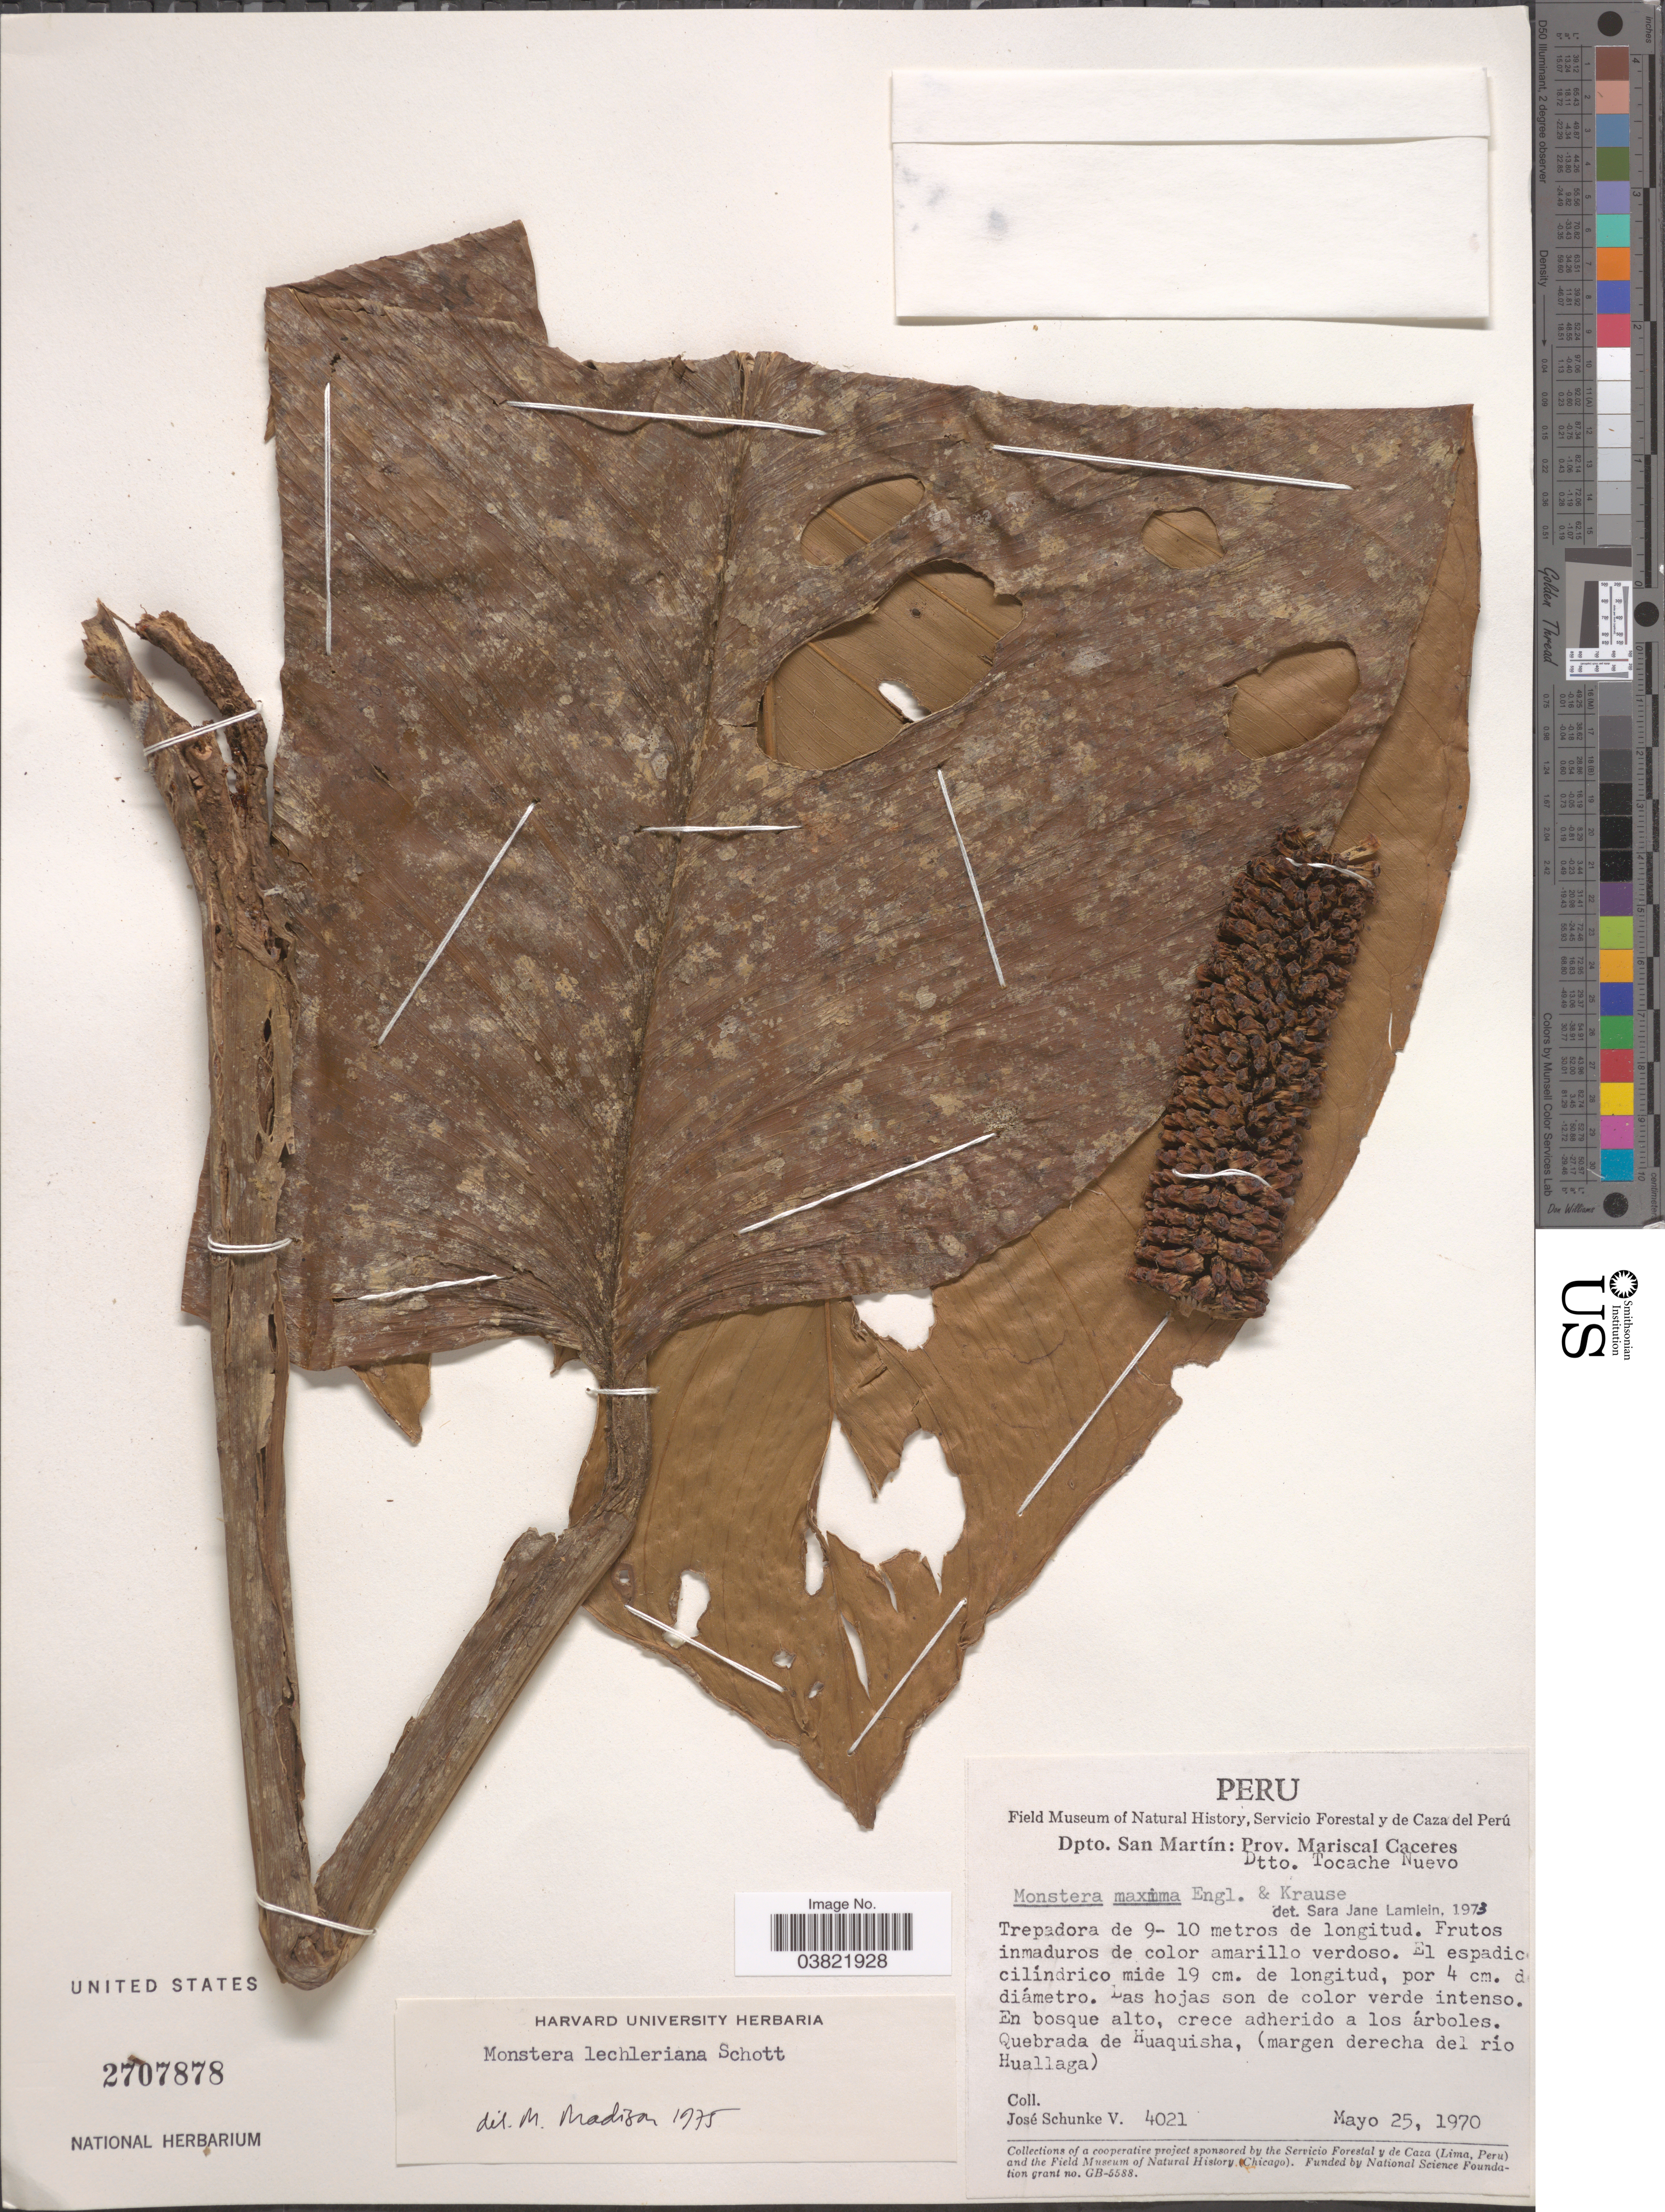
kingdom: Plantae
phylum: Tracheophyta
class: Liliopsida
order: Alismatales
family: Araceae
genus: Monstera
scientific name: Monstera lechleriana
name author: Schott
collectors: J. Schunke Vigo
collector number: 4021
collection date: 1970-05-25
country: Peru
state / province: San Martín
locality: Dpto. San Martín: Prov. Mariscal Caceres. Dtto. Tocache Nuevo. Quebrada de Huaquisha, (margen derecha del río Huallaga).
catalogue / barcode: US 2707878